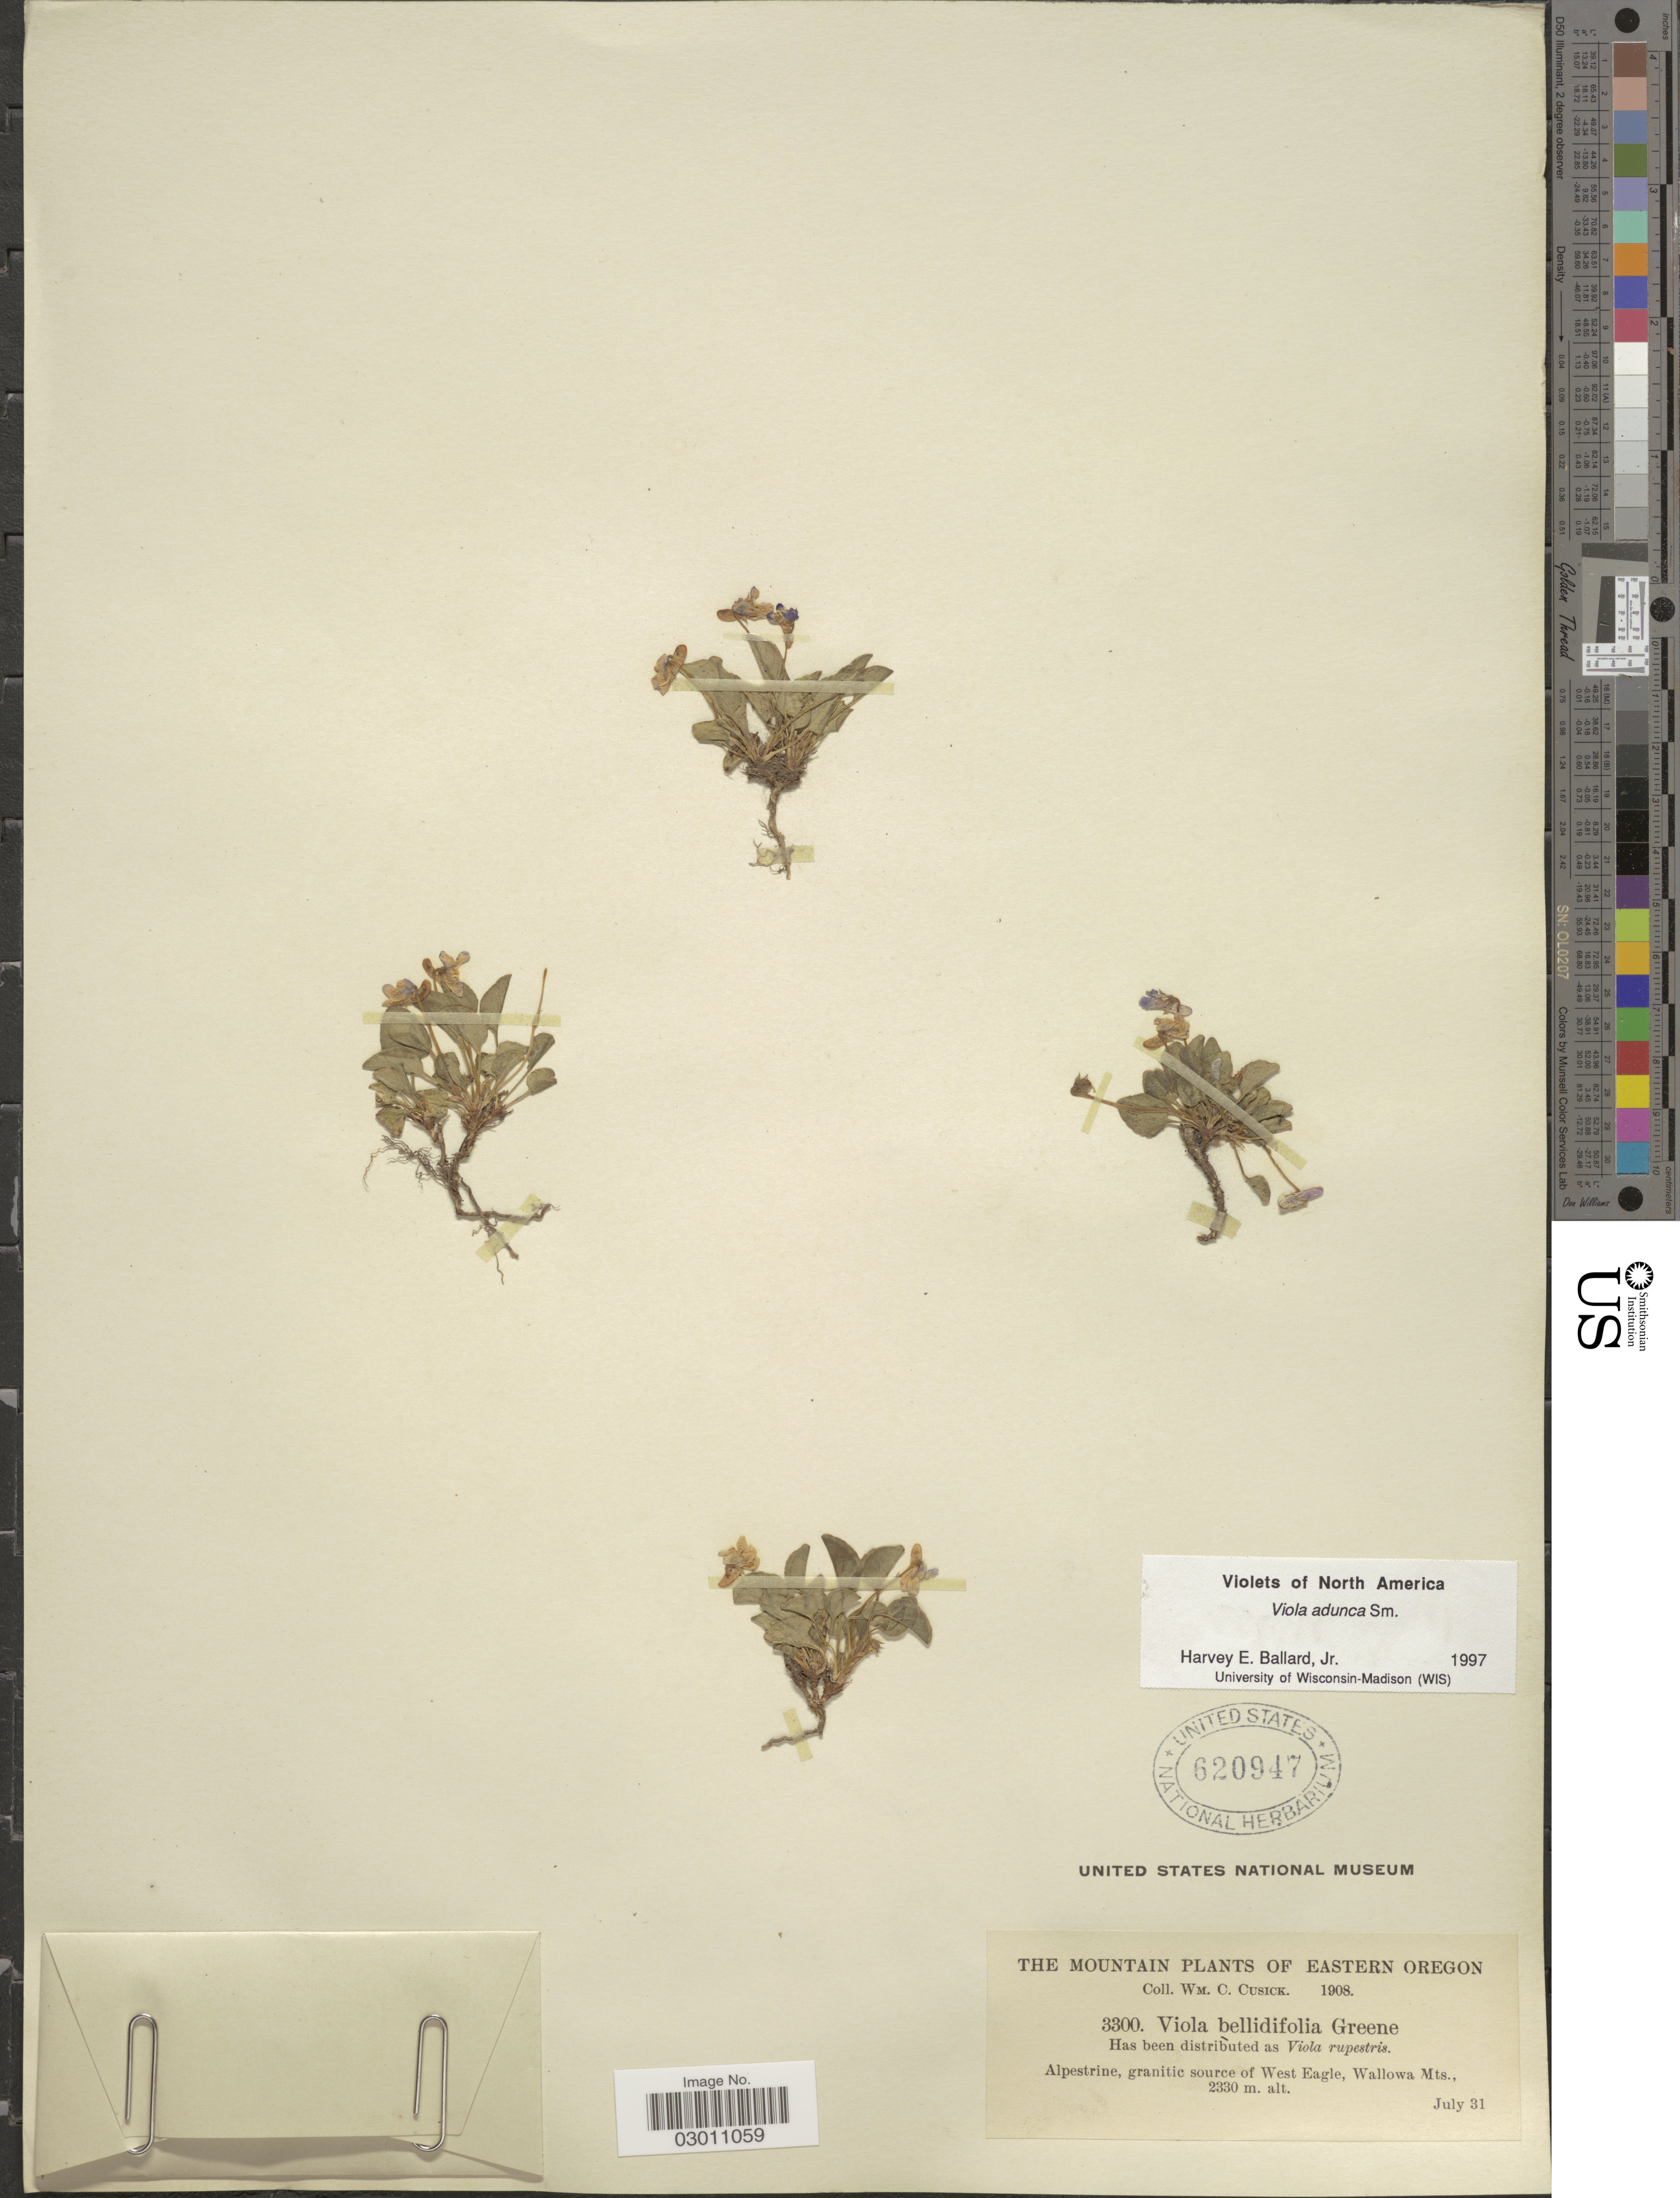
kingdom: Plantae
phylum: Tracheophyta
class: Magnoliopsida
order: Malpighiales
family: Violaceae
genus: Viola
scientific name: Viola adunca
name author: Sm.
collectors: W. C. Cusick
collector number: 3300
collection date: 1908-07-31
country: United States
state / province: Oregon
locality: Eastern Oregon. Alpestrine, granitic source of West Eagle, Wallowa Mts.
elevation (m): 2330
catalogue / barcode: US 620947